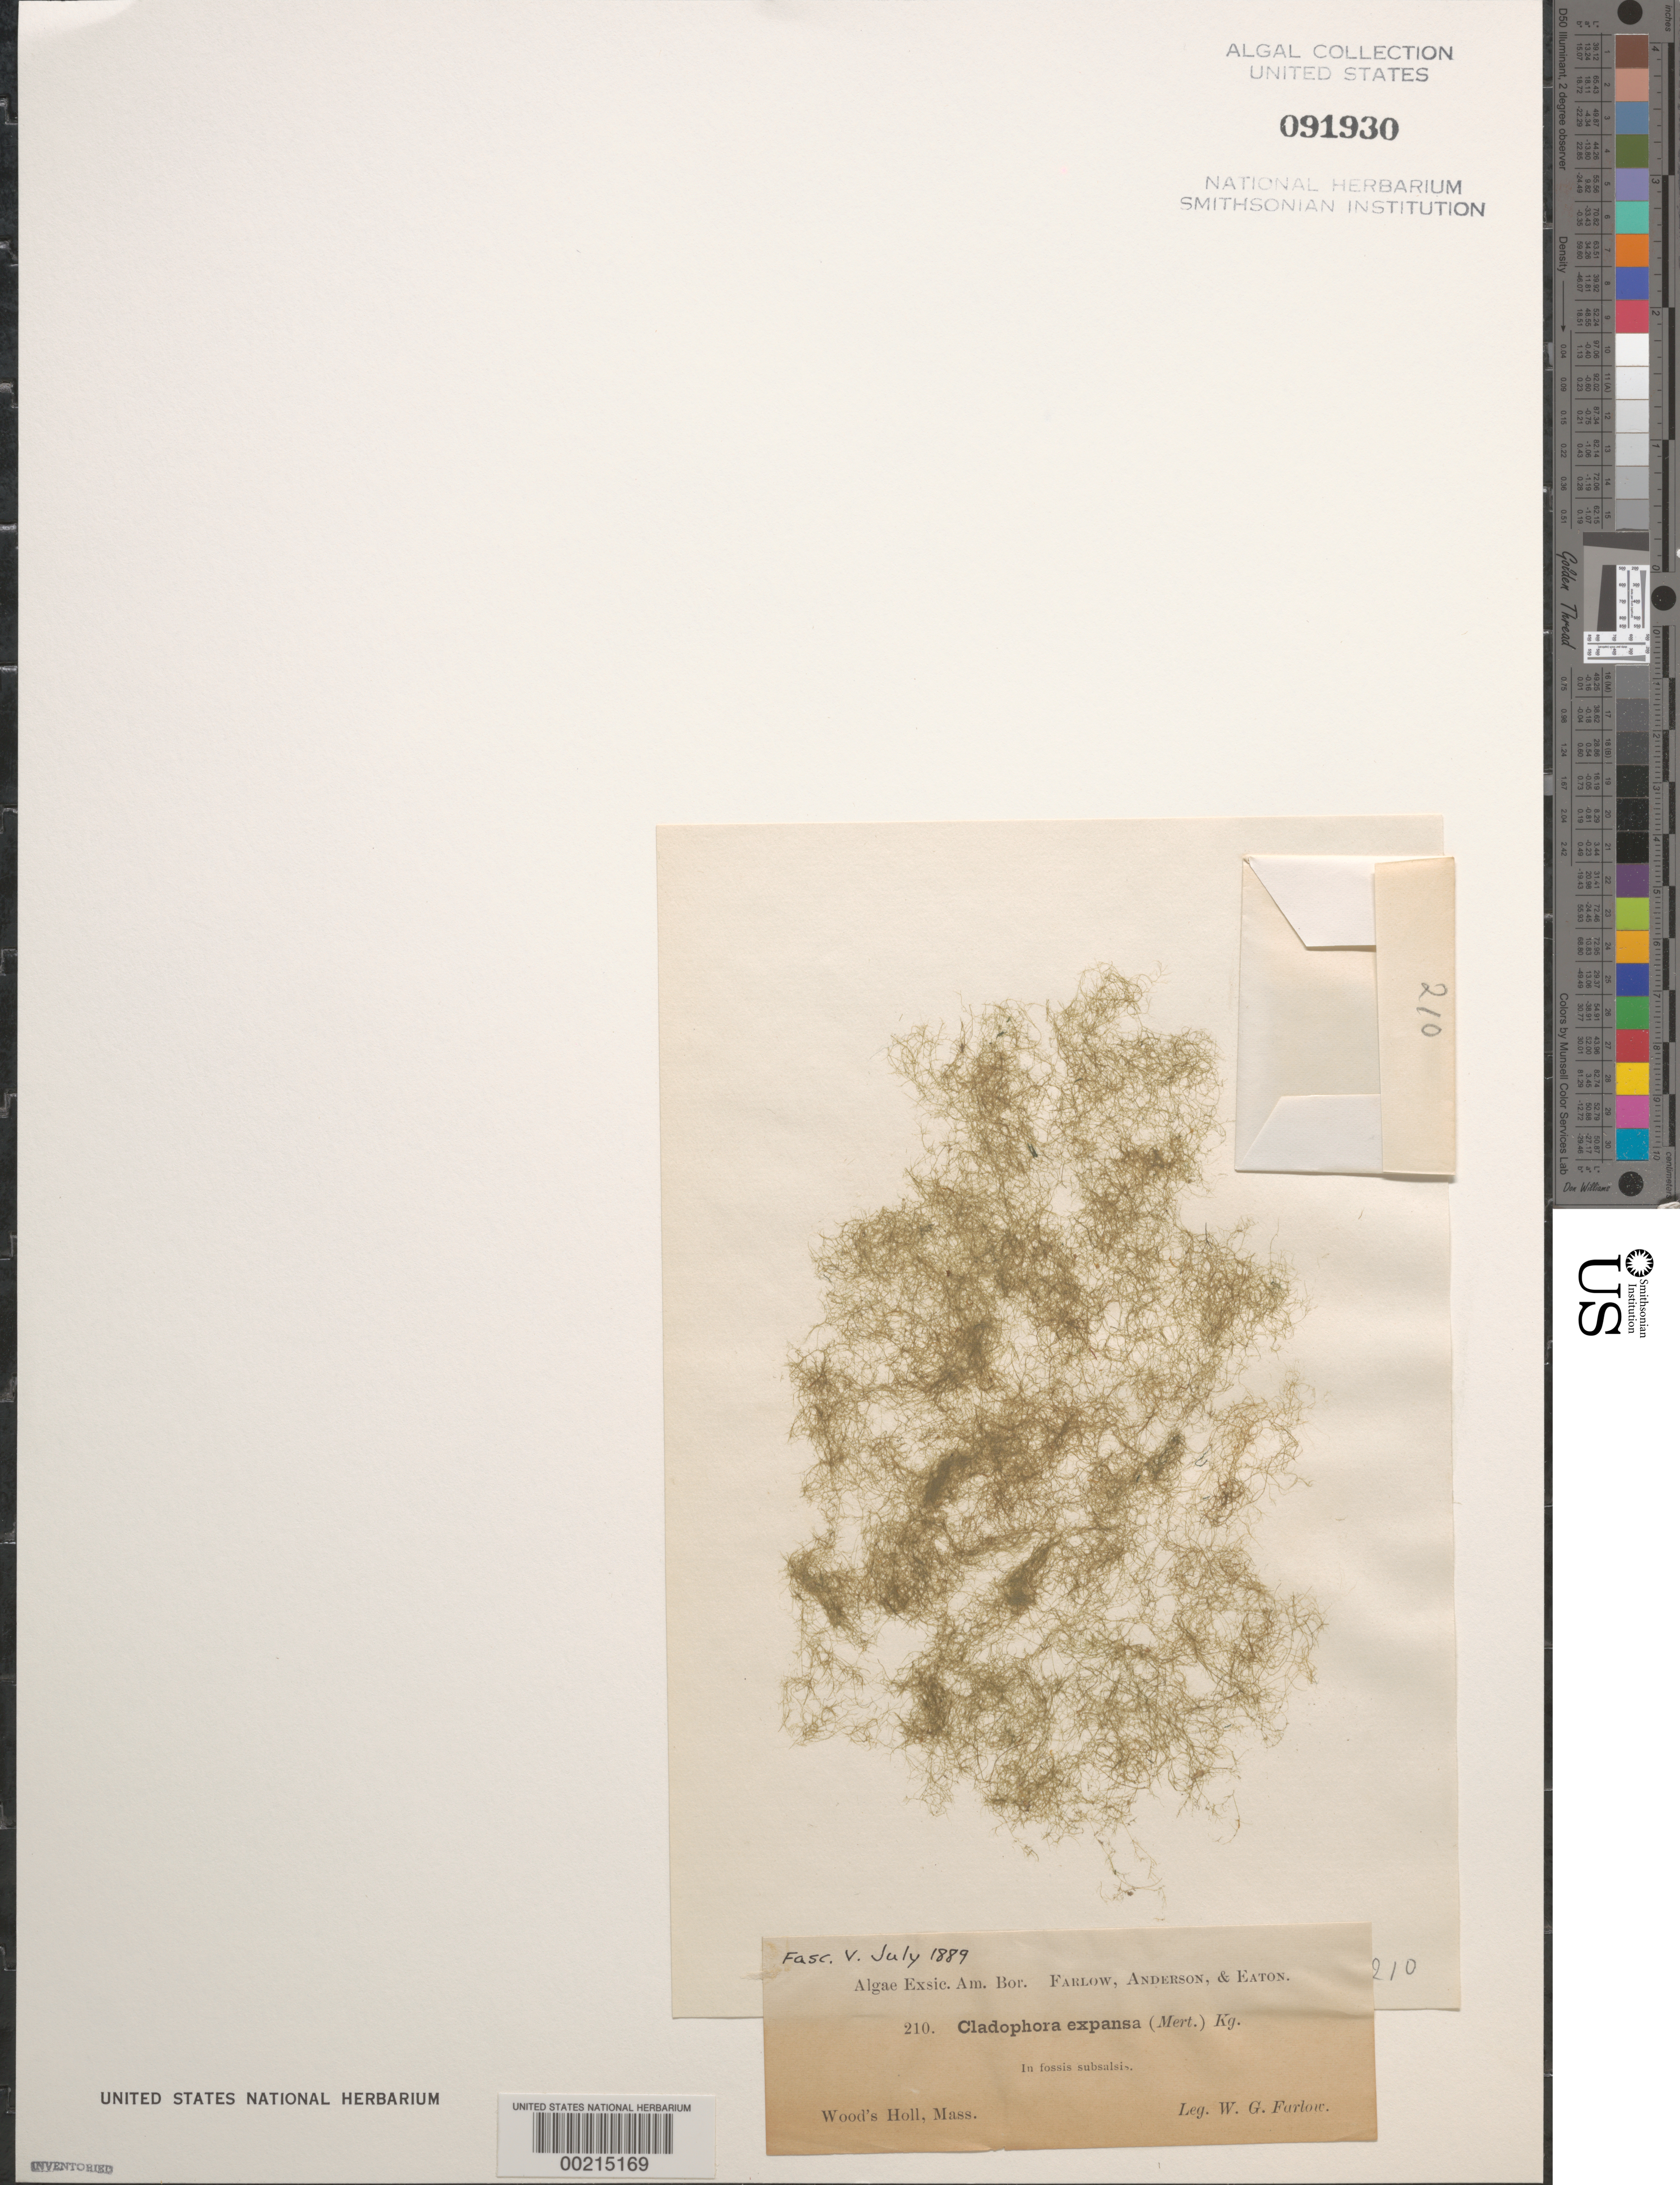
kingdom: Plantae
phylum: Chlorophyta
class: Ulvophyceae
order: Cladophorales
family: Cladophoraceae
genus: Cladophora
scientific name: Cladophora vagabunda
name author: (L.) C. Hoek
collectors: W. G. Farlow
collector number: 210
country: United States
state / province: Massachusetts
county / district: Barnstable County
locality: Woods Hole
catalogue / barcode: US 91930